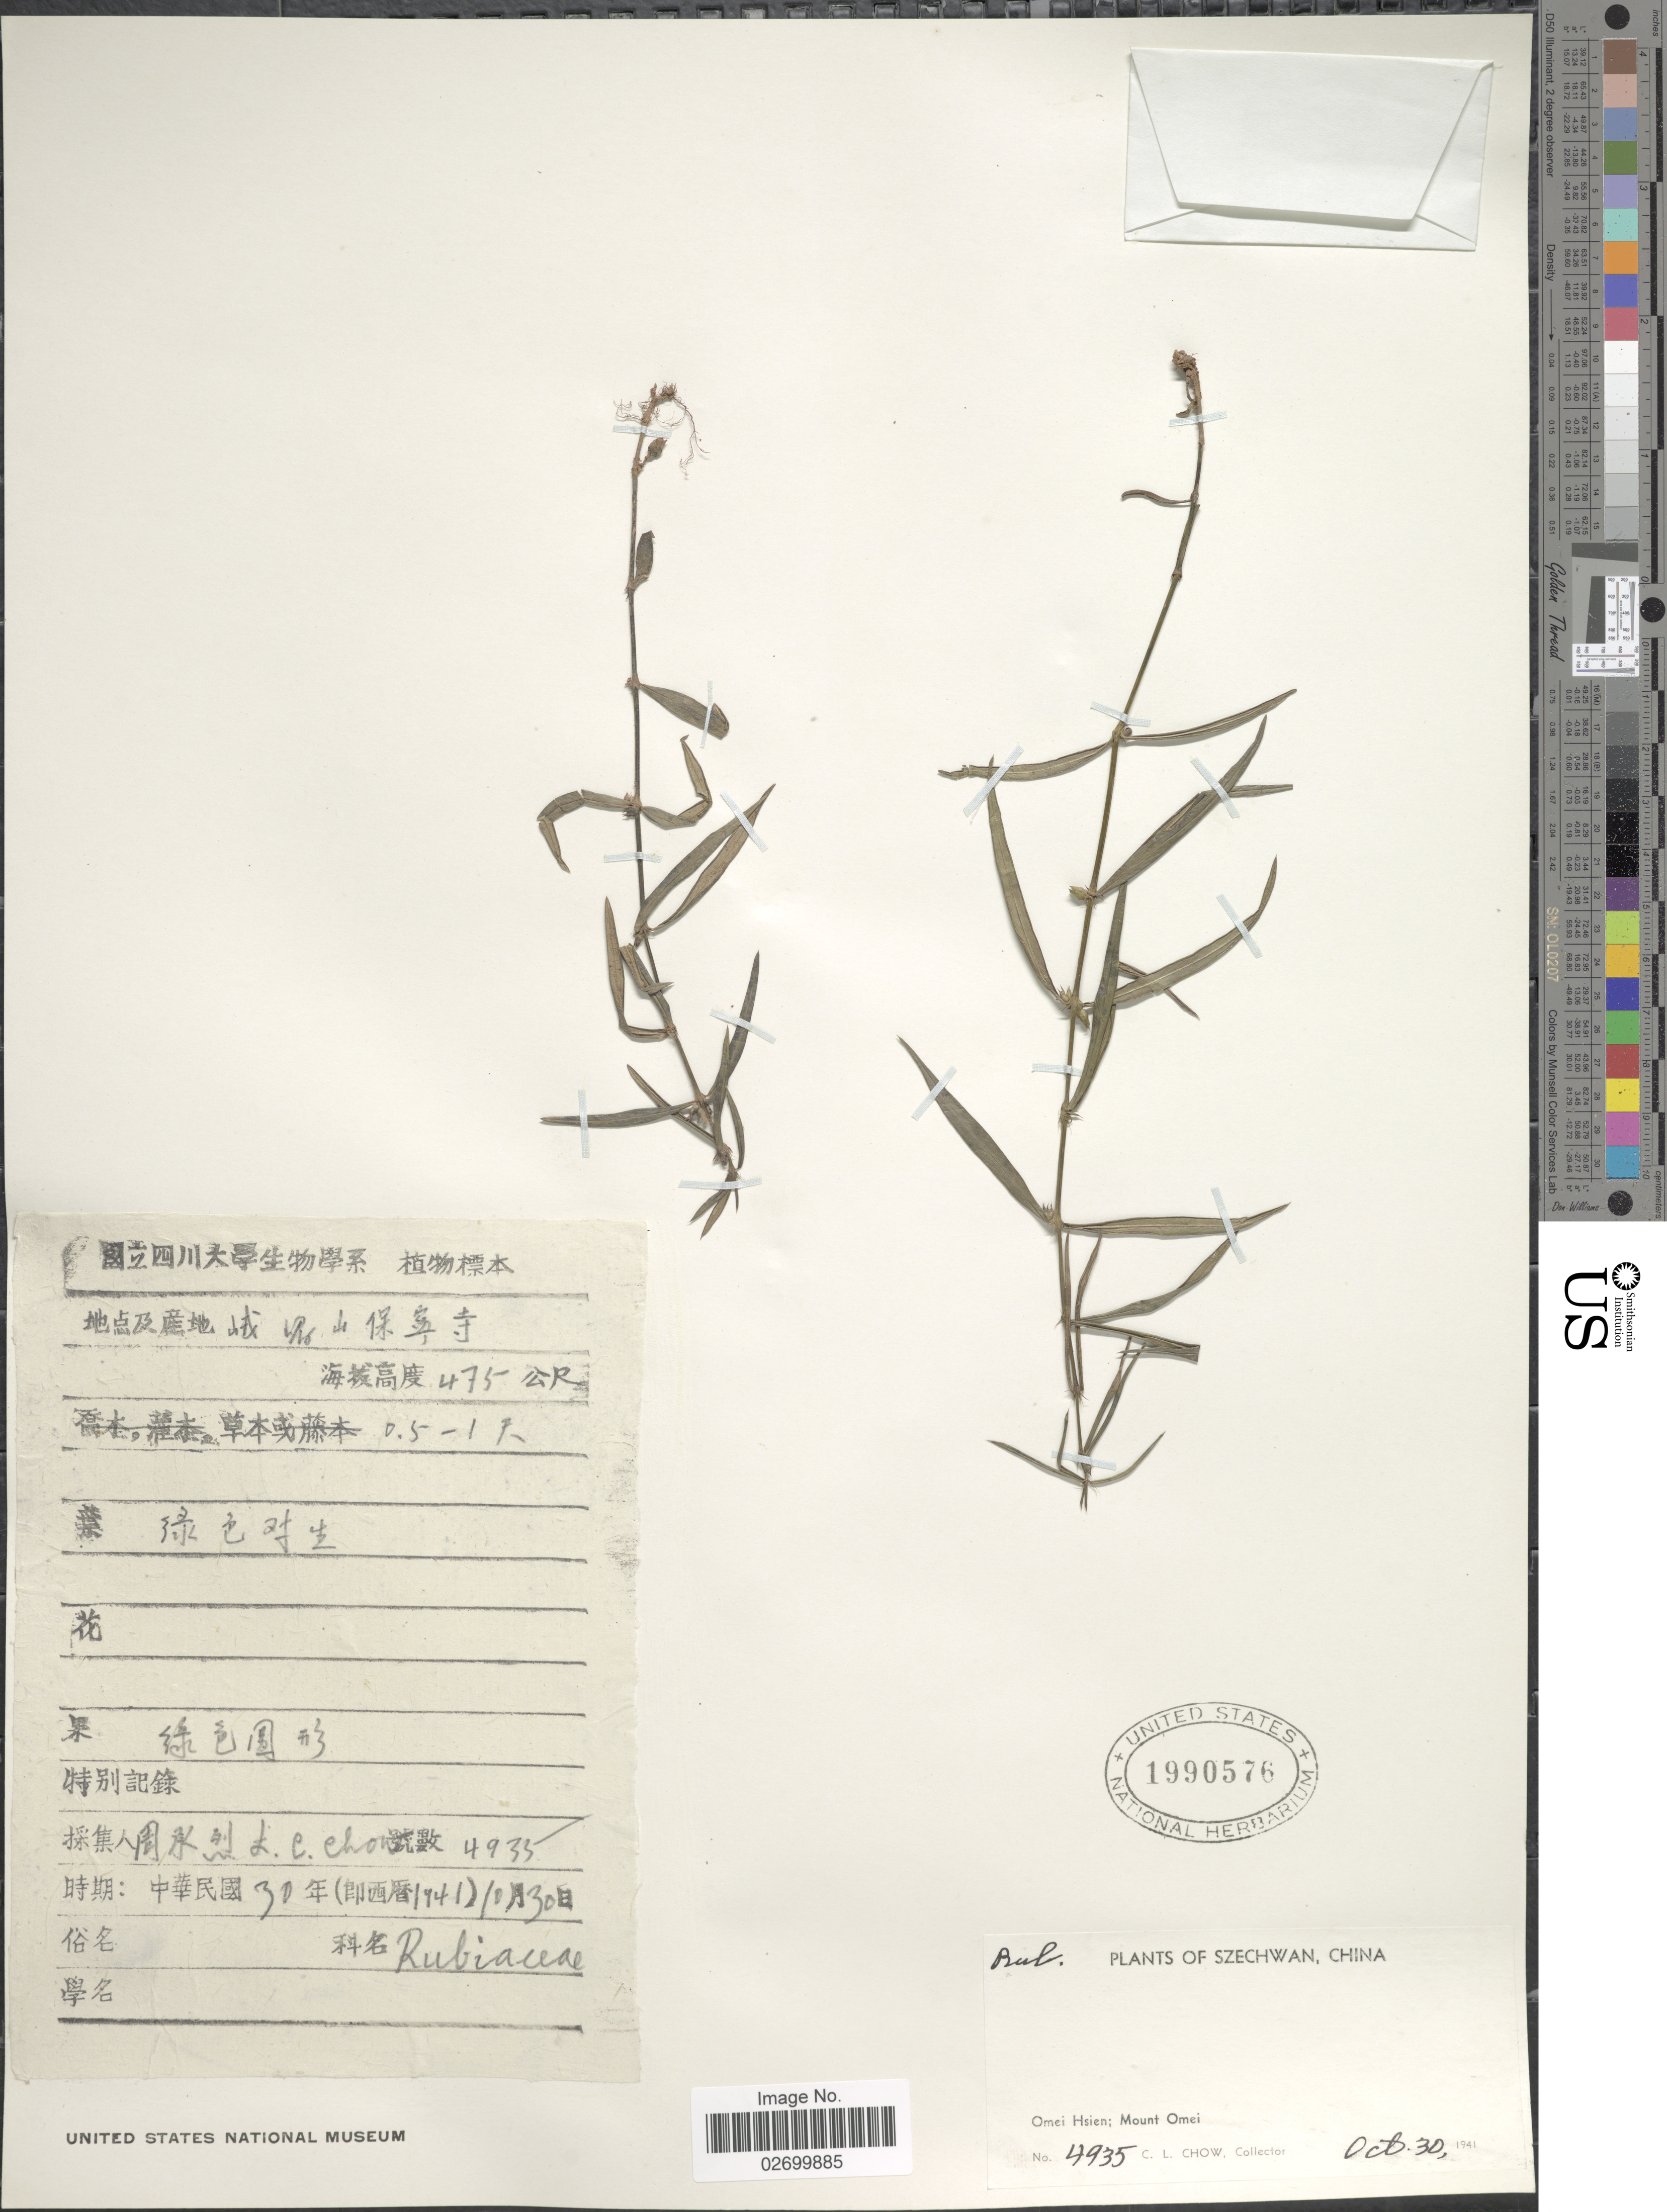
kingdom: Plantae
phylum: Tracheophyta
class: Magnoliopsida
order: Gentianales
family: Rubiaceae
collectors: C. Chow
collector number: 4935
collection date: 1941-10-30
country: China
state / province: Sichuan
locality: Szechwan. Omei Hsien: Mount Omei.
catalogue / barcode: US 1990576